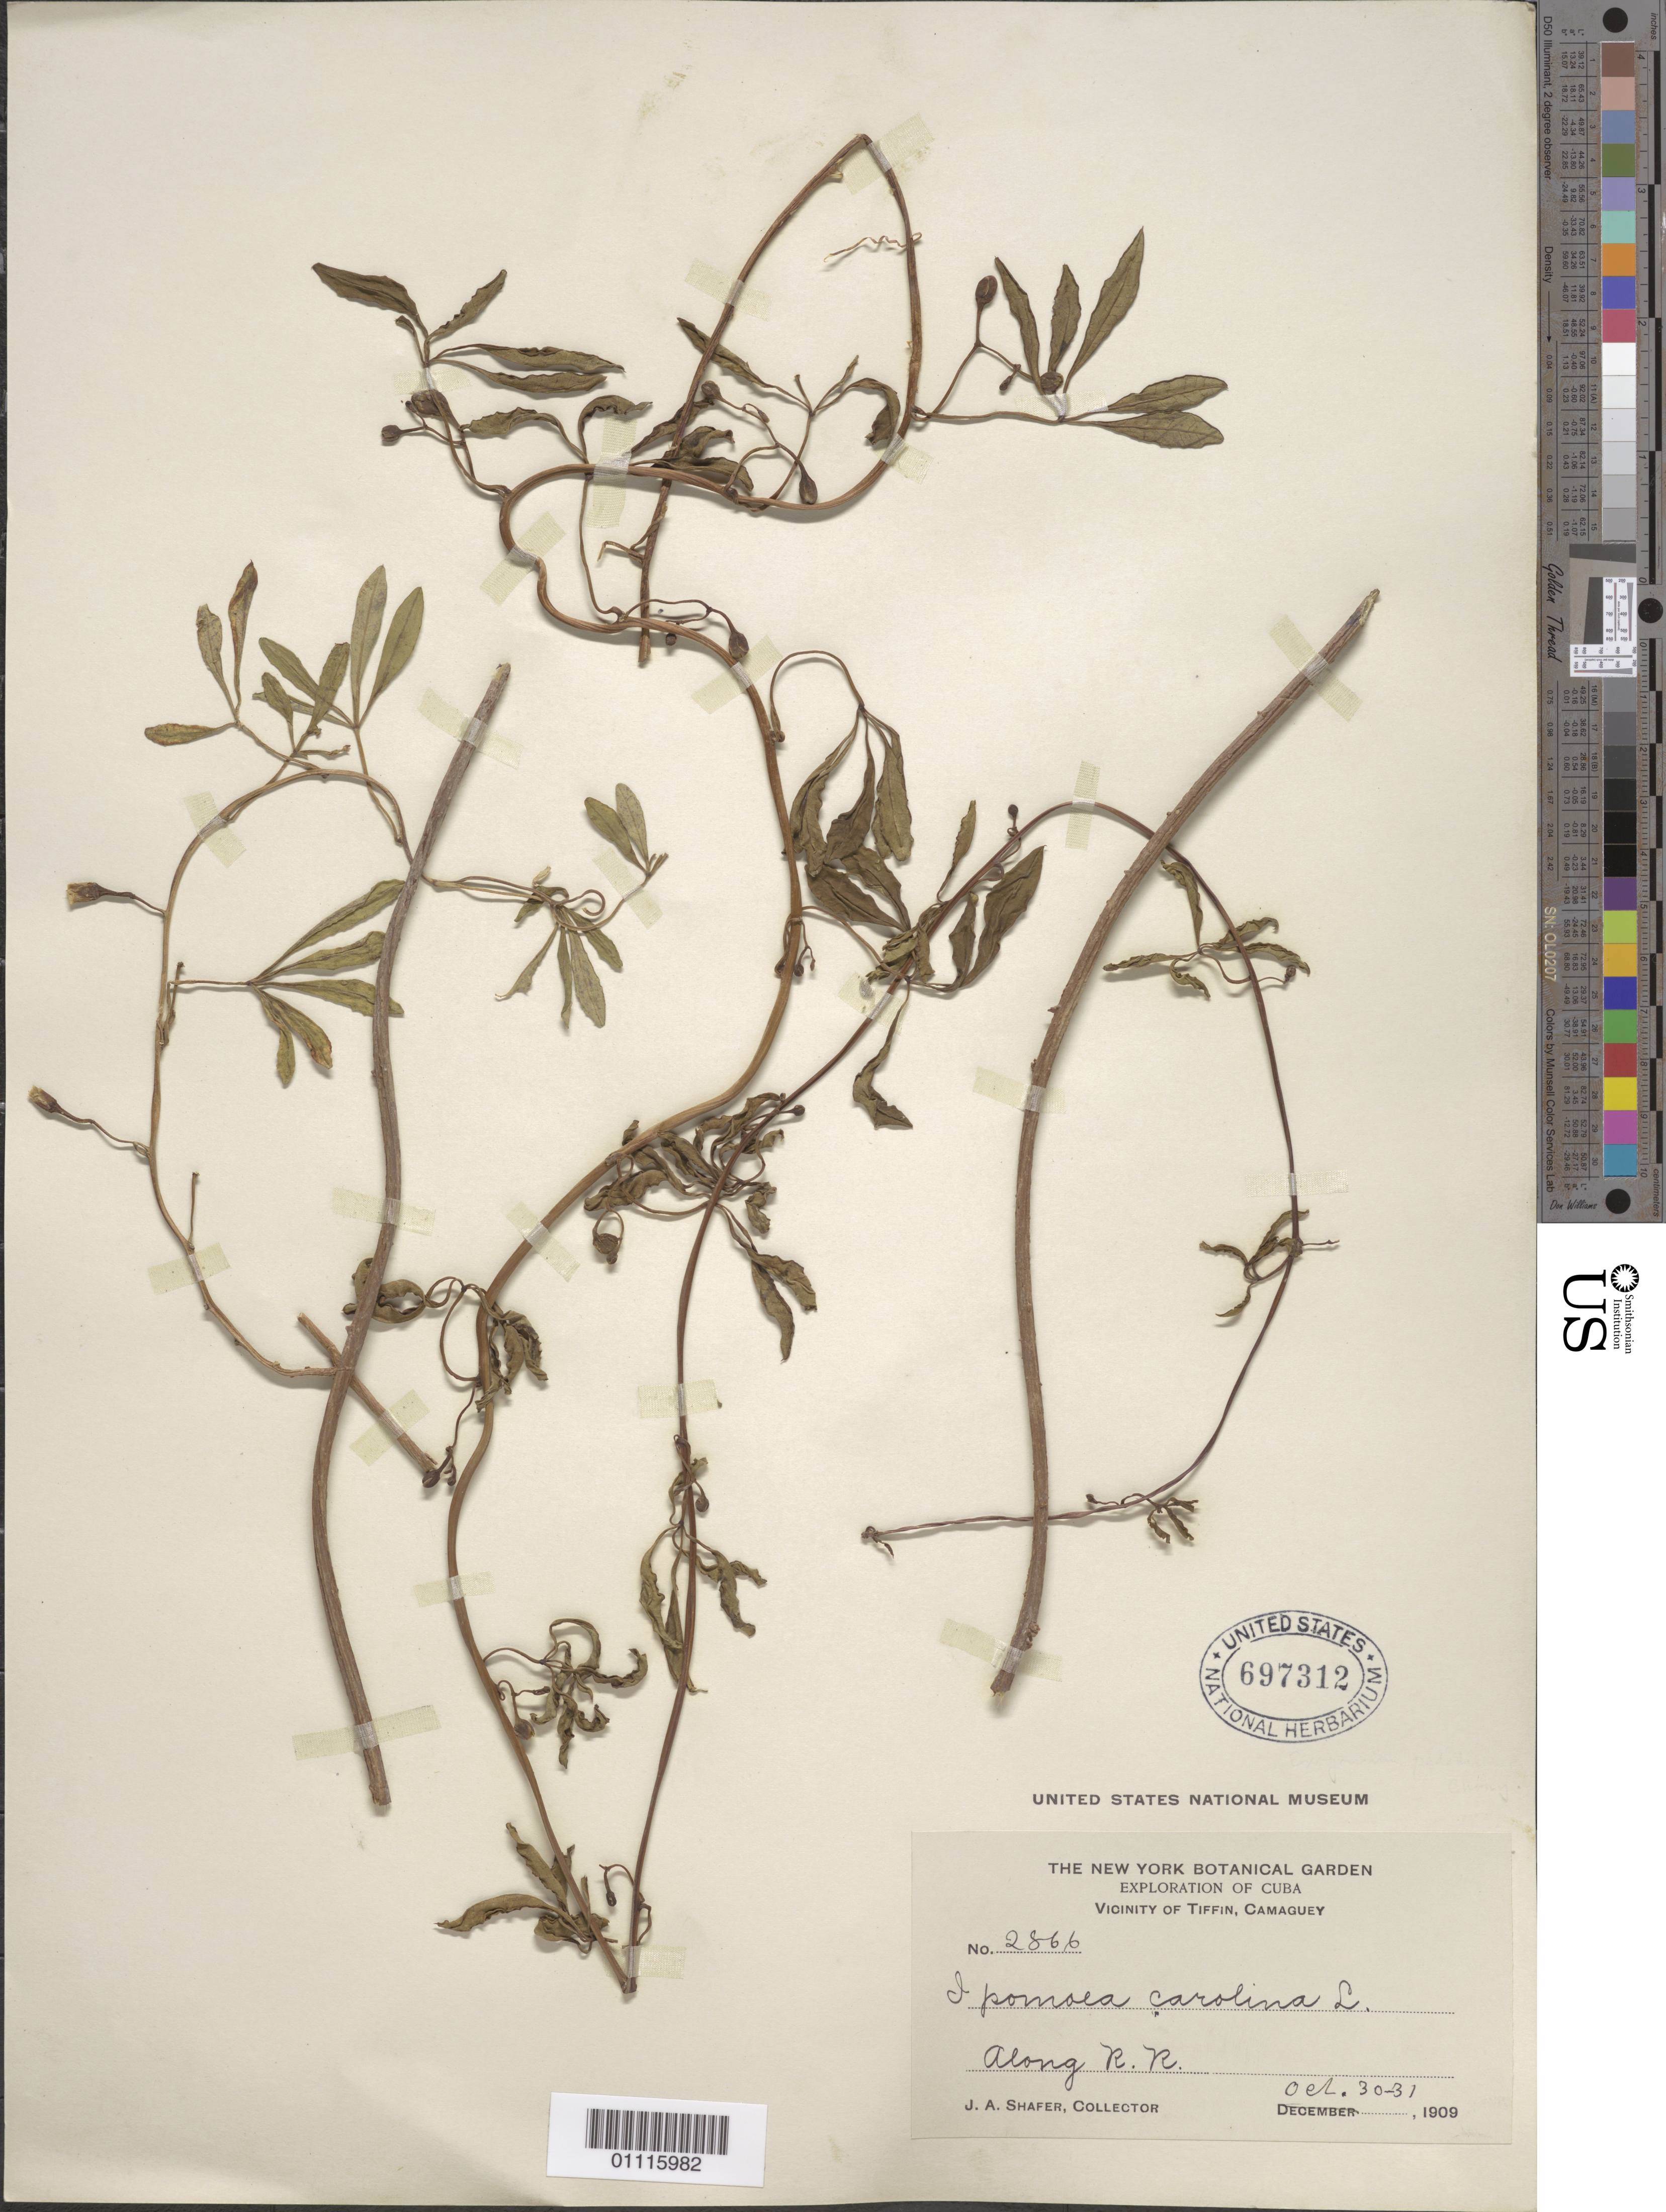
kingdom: Plantae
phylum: Tracheophyta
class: Magnoliopsida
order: Solanales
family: Convolvulaceae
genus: Ipomoea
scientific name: Ipomoea carolina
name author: L.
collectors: J. A. Shafer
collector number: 2866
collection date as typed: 30 Oct 1909 to 31 Oct 1909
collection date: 1909-10-30/1909-10-31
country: Cuba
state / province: Camagüey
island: Cuba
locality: Vicinity of Tiffin Along R R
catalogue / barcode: US 697312